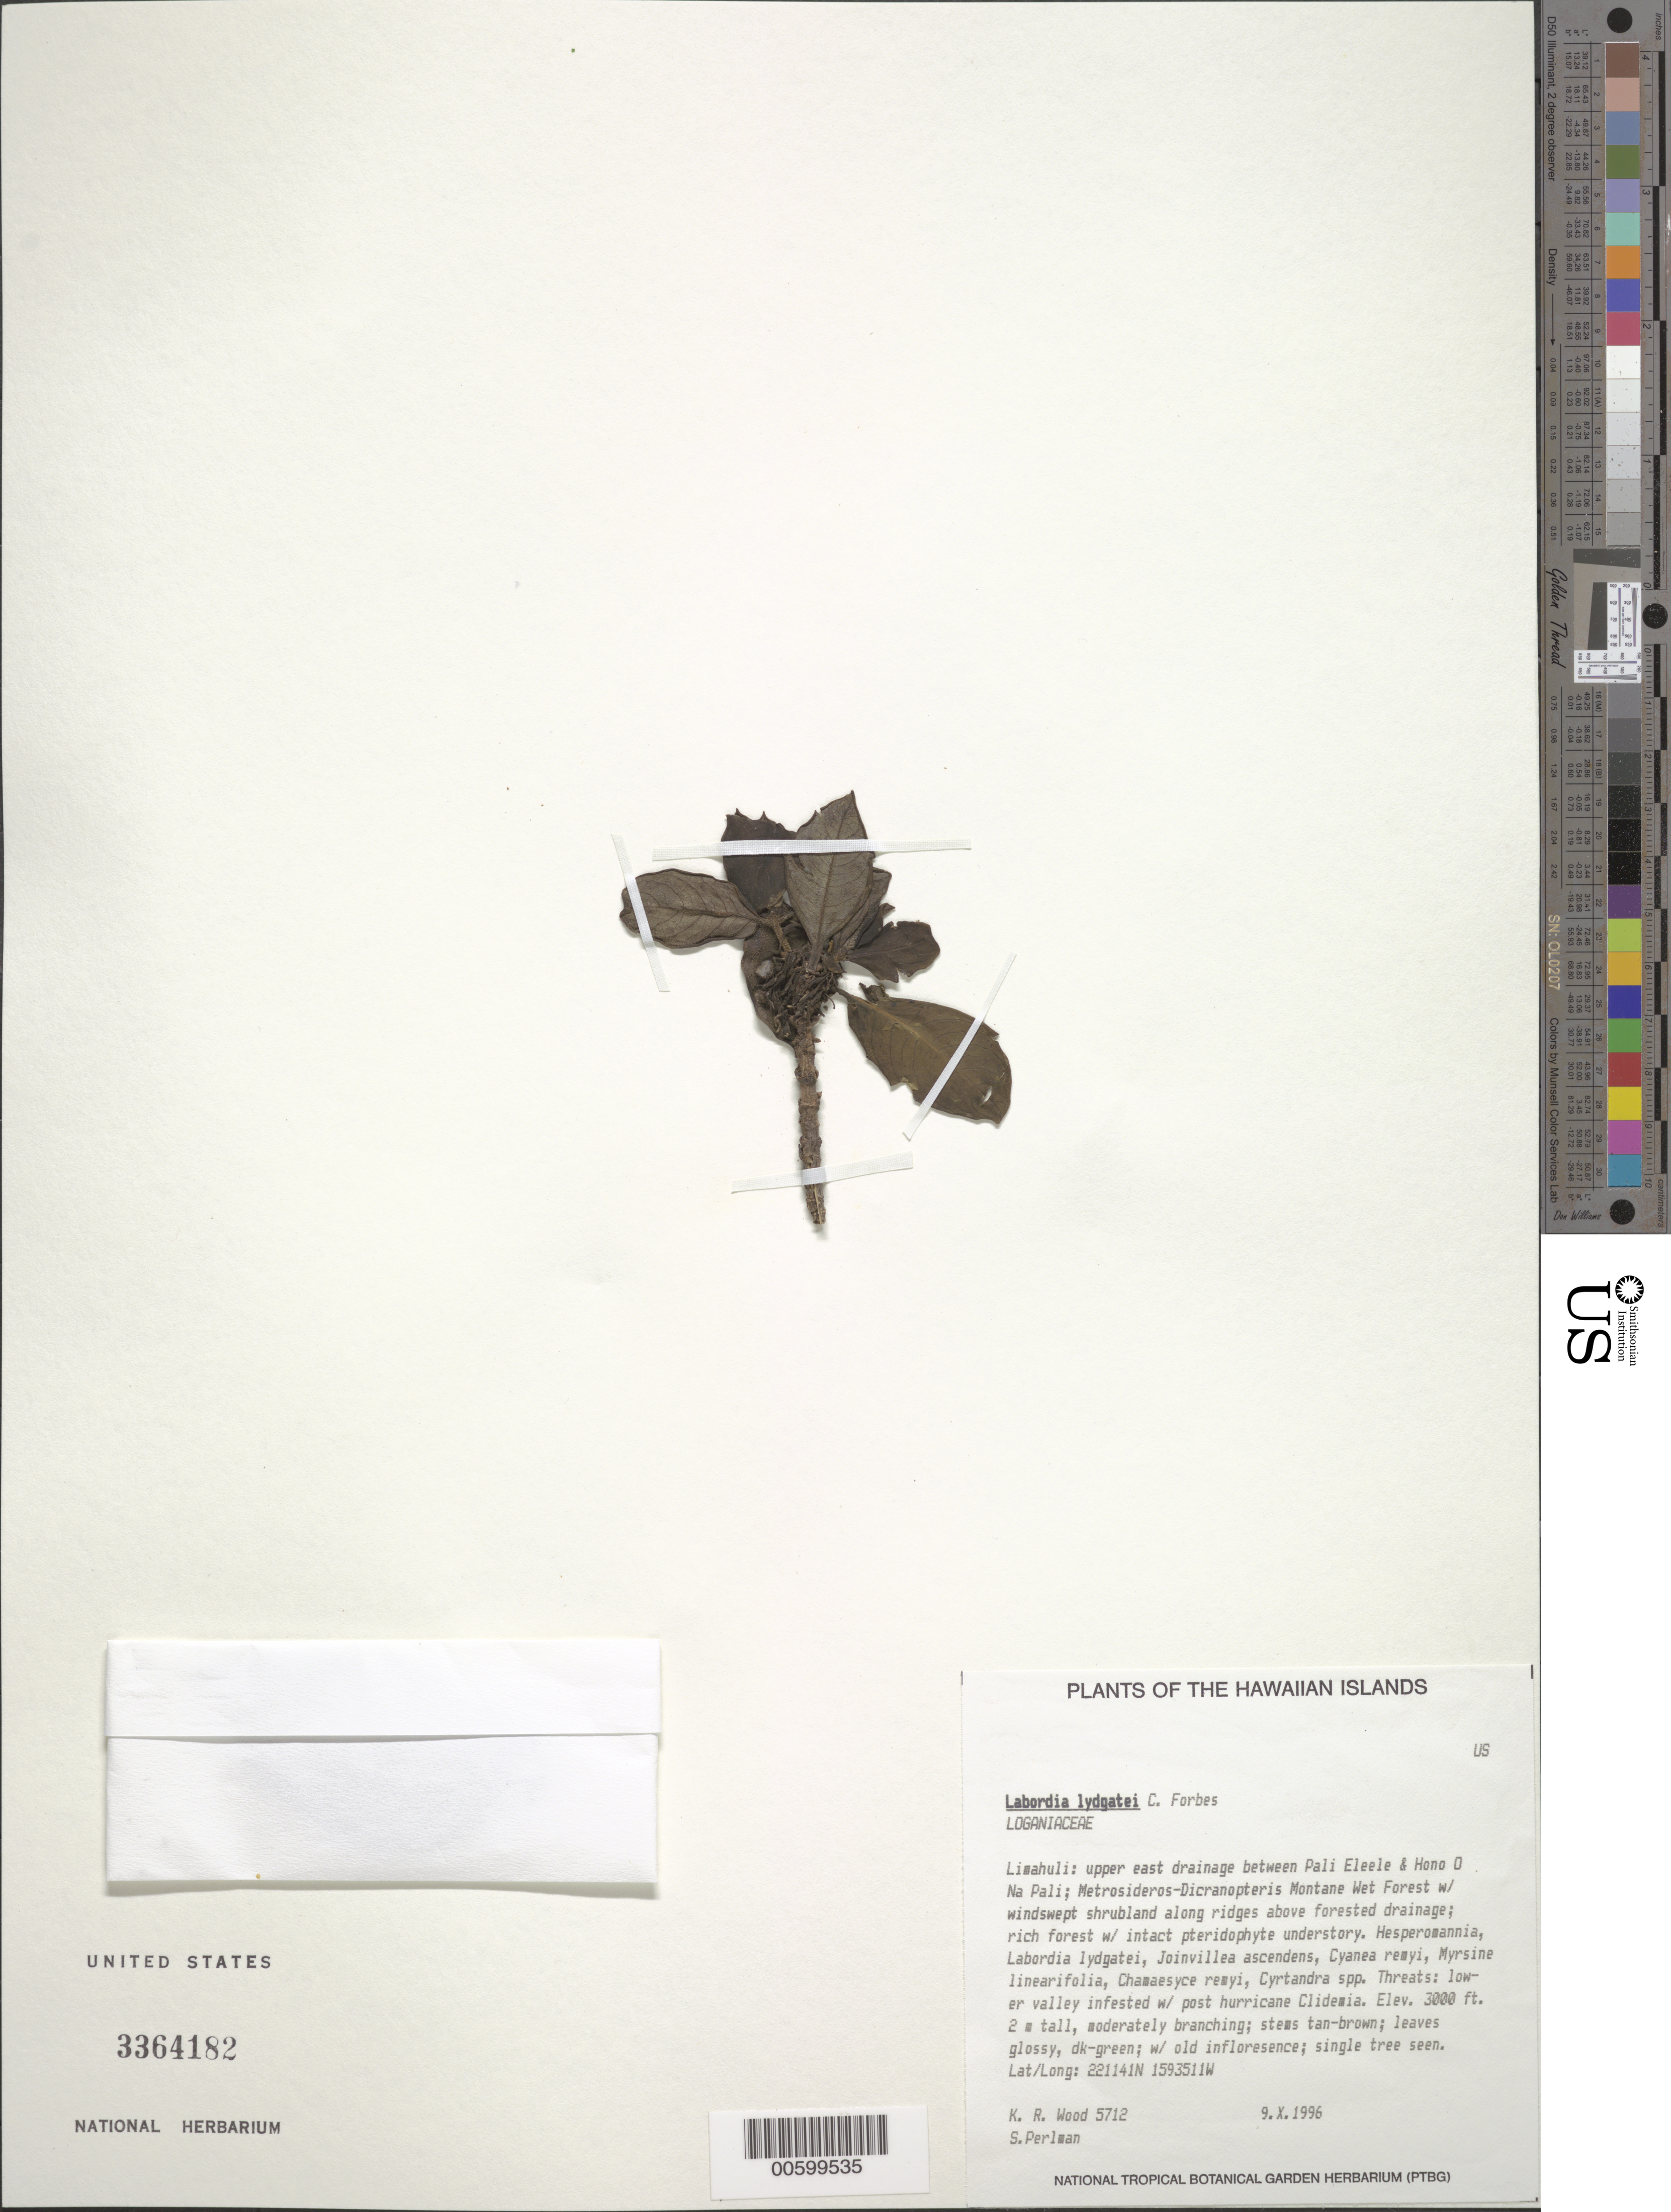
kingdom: Plantae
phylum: Tracheophyta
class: Magnoliopsida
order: Gentianales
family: Loganiaceae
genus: Geniostoma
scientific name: Geniostoma lydgatei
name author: (C.N. Forbes) Byng & Christenh.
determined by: Wagner, W. L., (BOT), Smithsonian Institution - National Museum of Natural History (UNITED STATES)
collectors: K. R. Wood & S. P. Perlman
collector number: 5712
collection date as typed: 9 Oct 1996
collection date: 1996-10-09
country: United States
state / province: Hawaii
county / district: Kauai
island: Kaua'i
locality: Upper E drainage between Pali Eleele & Hono O Na Pali. Limahuli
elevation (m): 914.4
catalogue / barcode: US 3364182